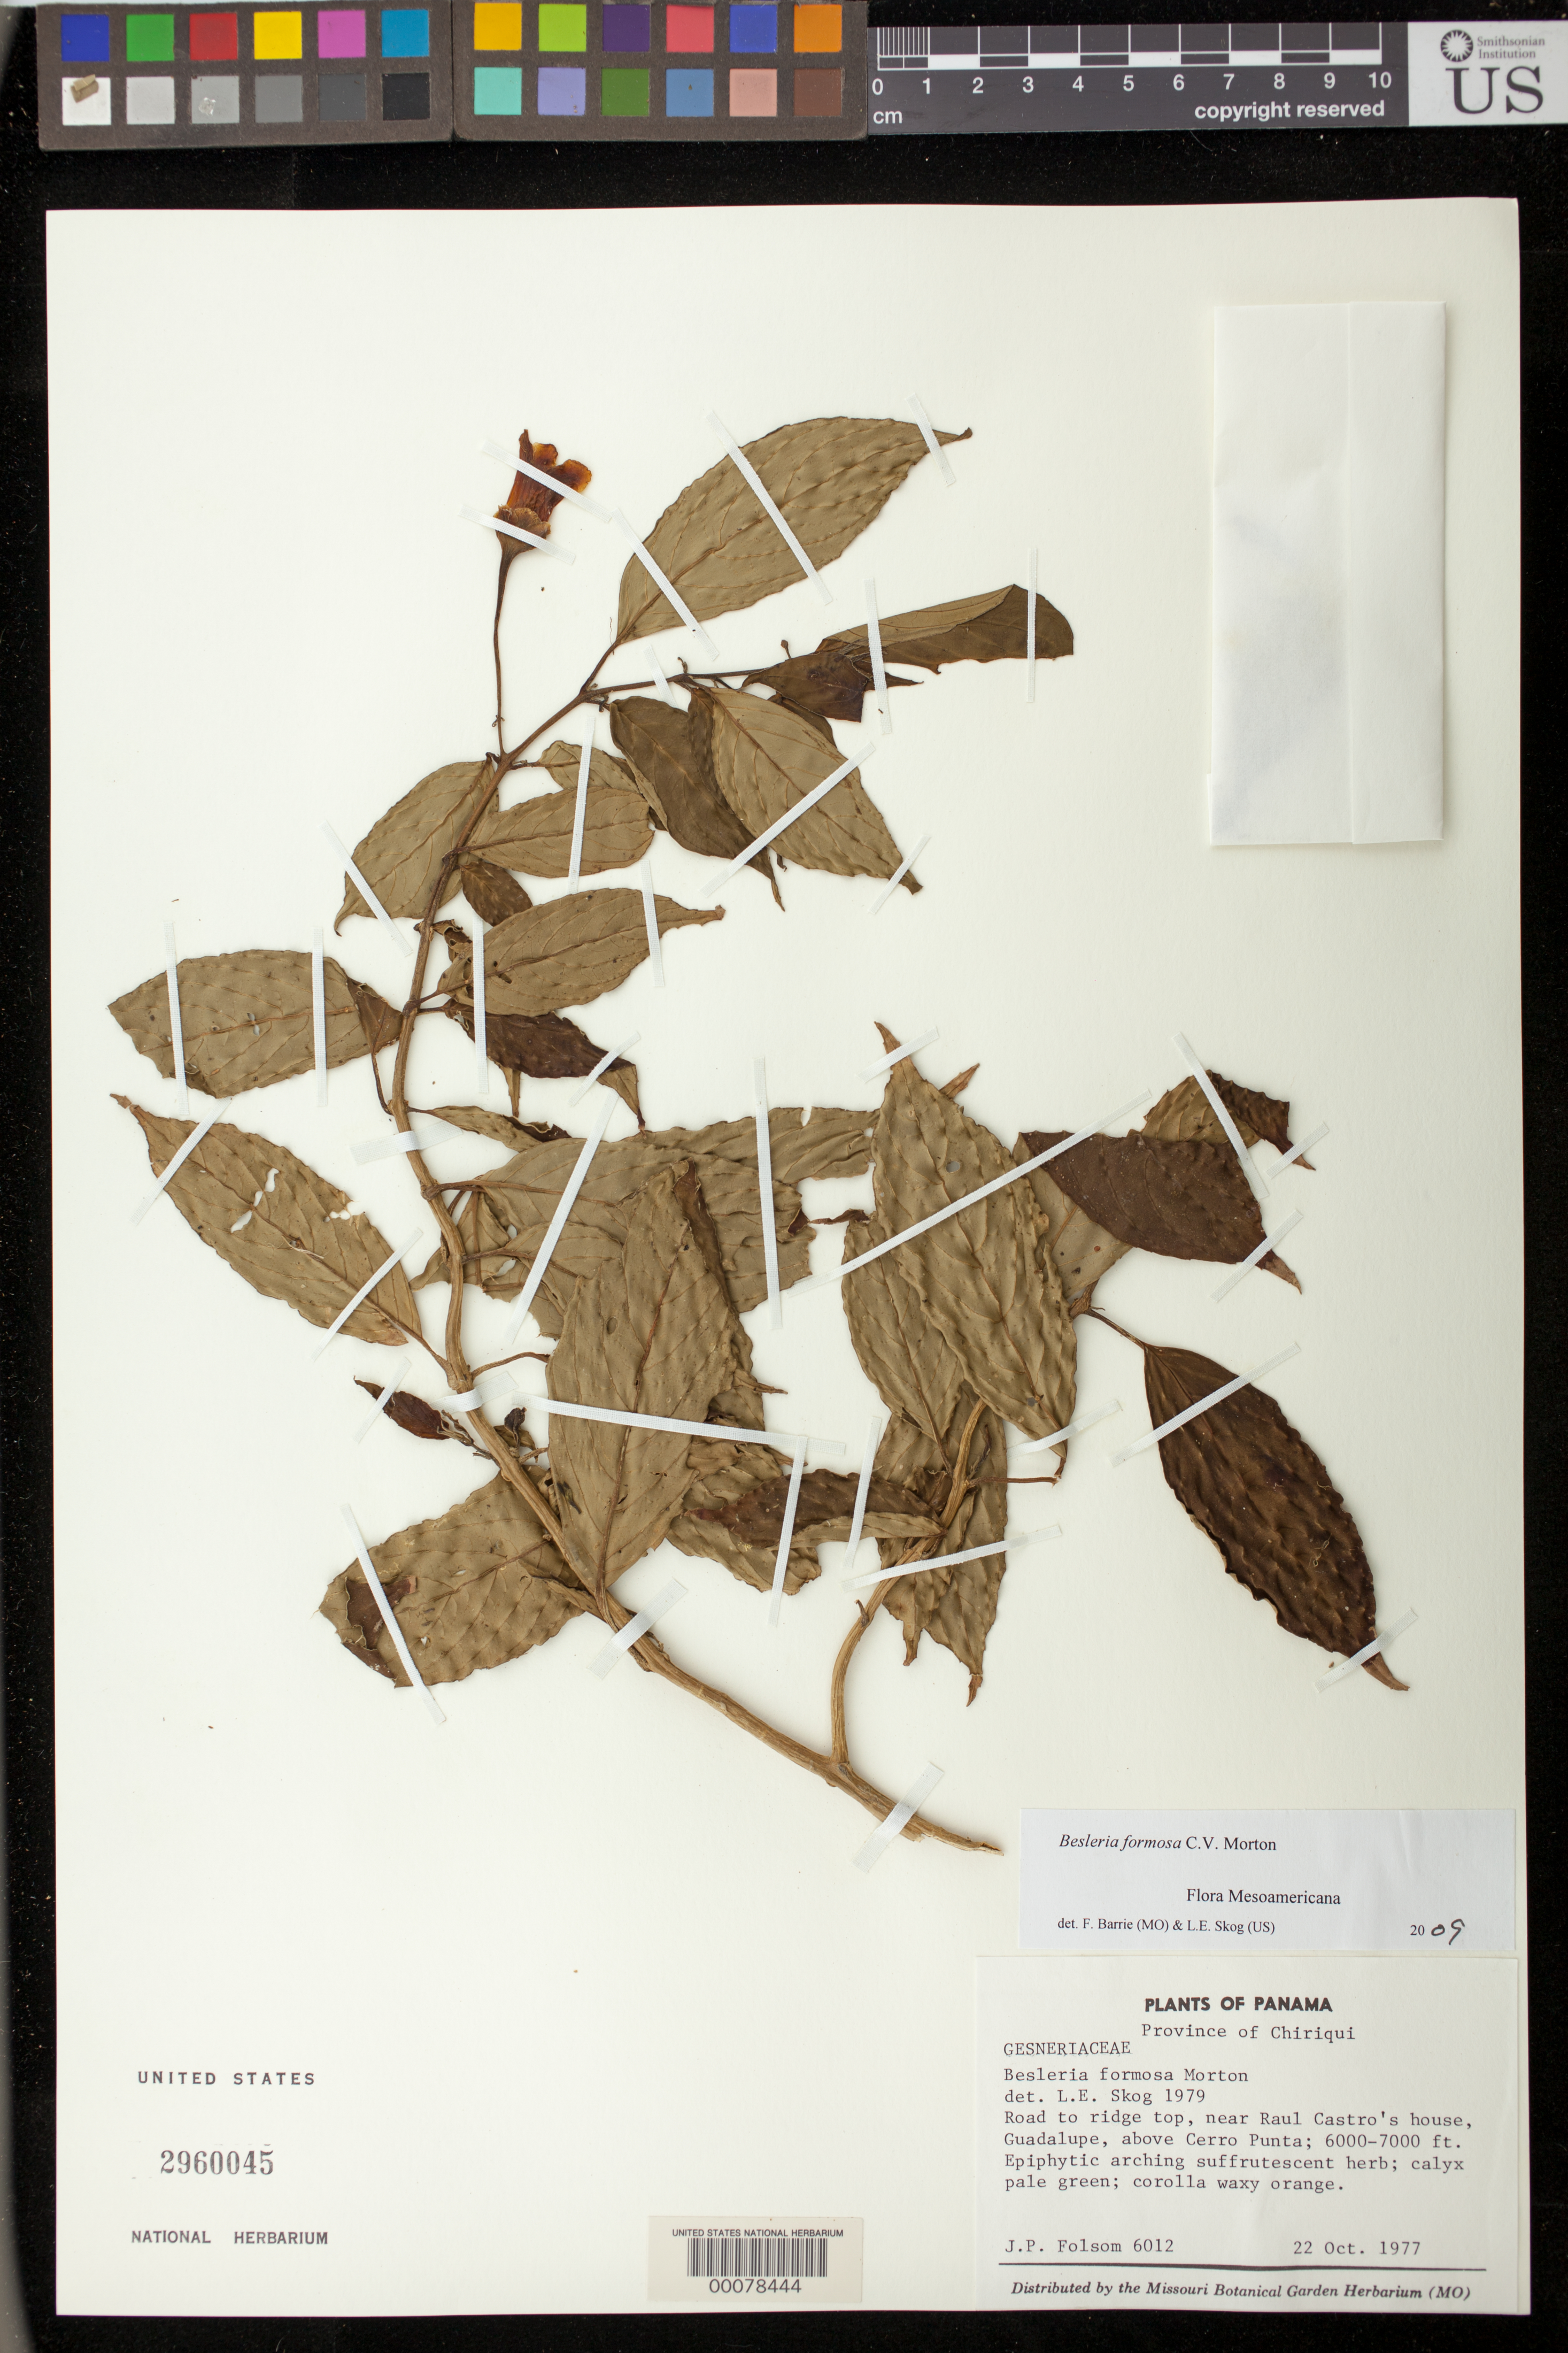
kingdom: Plantae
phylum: Tracheophyta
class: Magnoliopsida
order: Lamiales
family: Gesneriaceae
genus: Besleria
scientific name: Besleria amabilis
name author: C.V. Morton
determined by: Skog, Laurence E.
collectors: J. P. Folsom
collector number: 6012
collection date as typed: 22 Oct 1977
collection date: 1977-10-22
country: Panama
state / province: Chiriquí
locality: Road to ridge top, near Raul Castro's House, Guadalupe, above Cerro Punta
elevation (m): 1829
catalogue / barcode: US 2960045